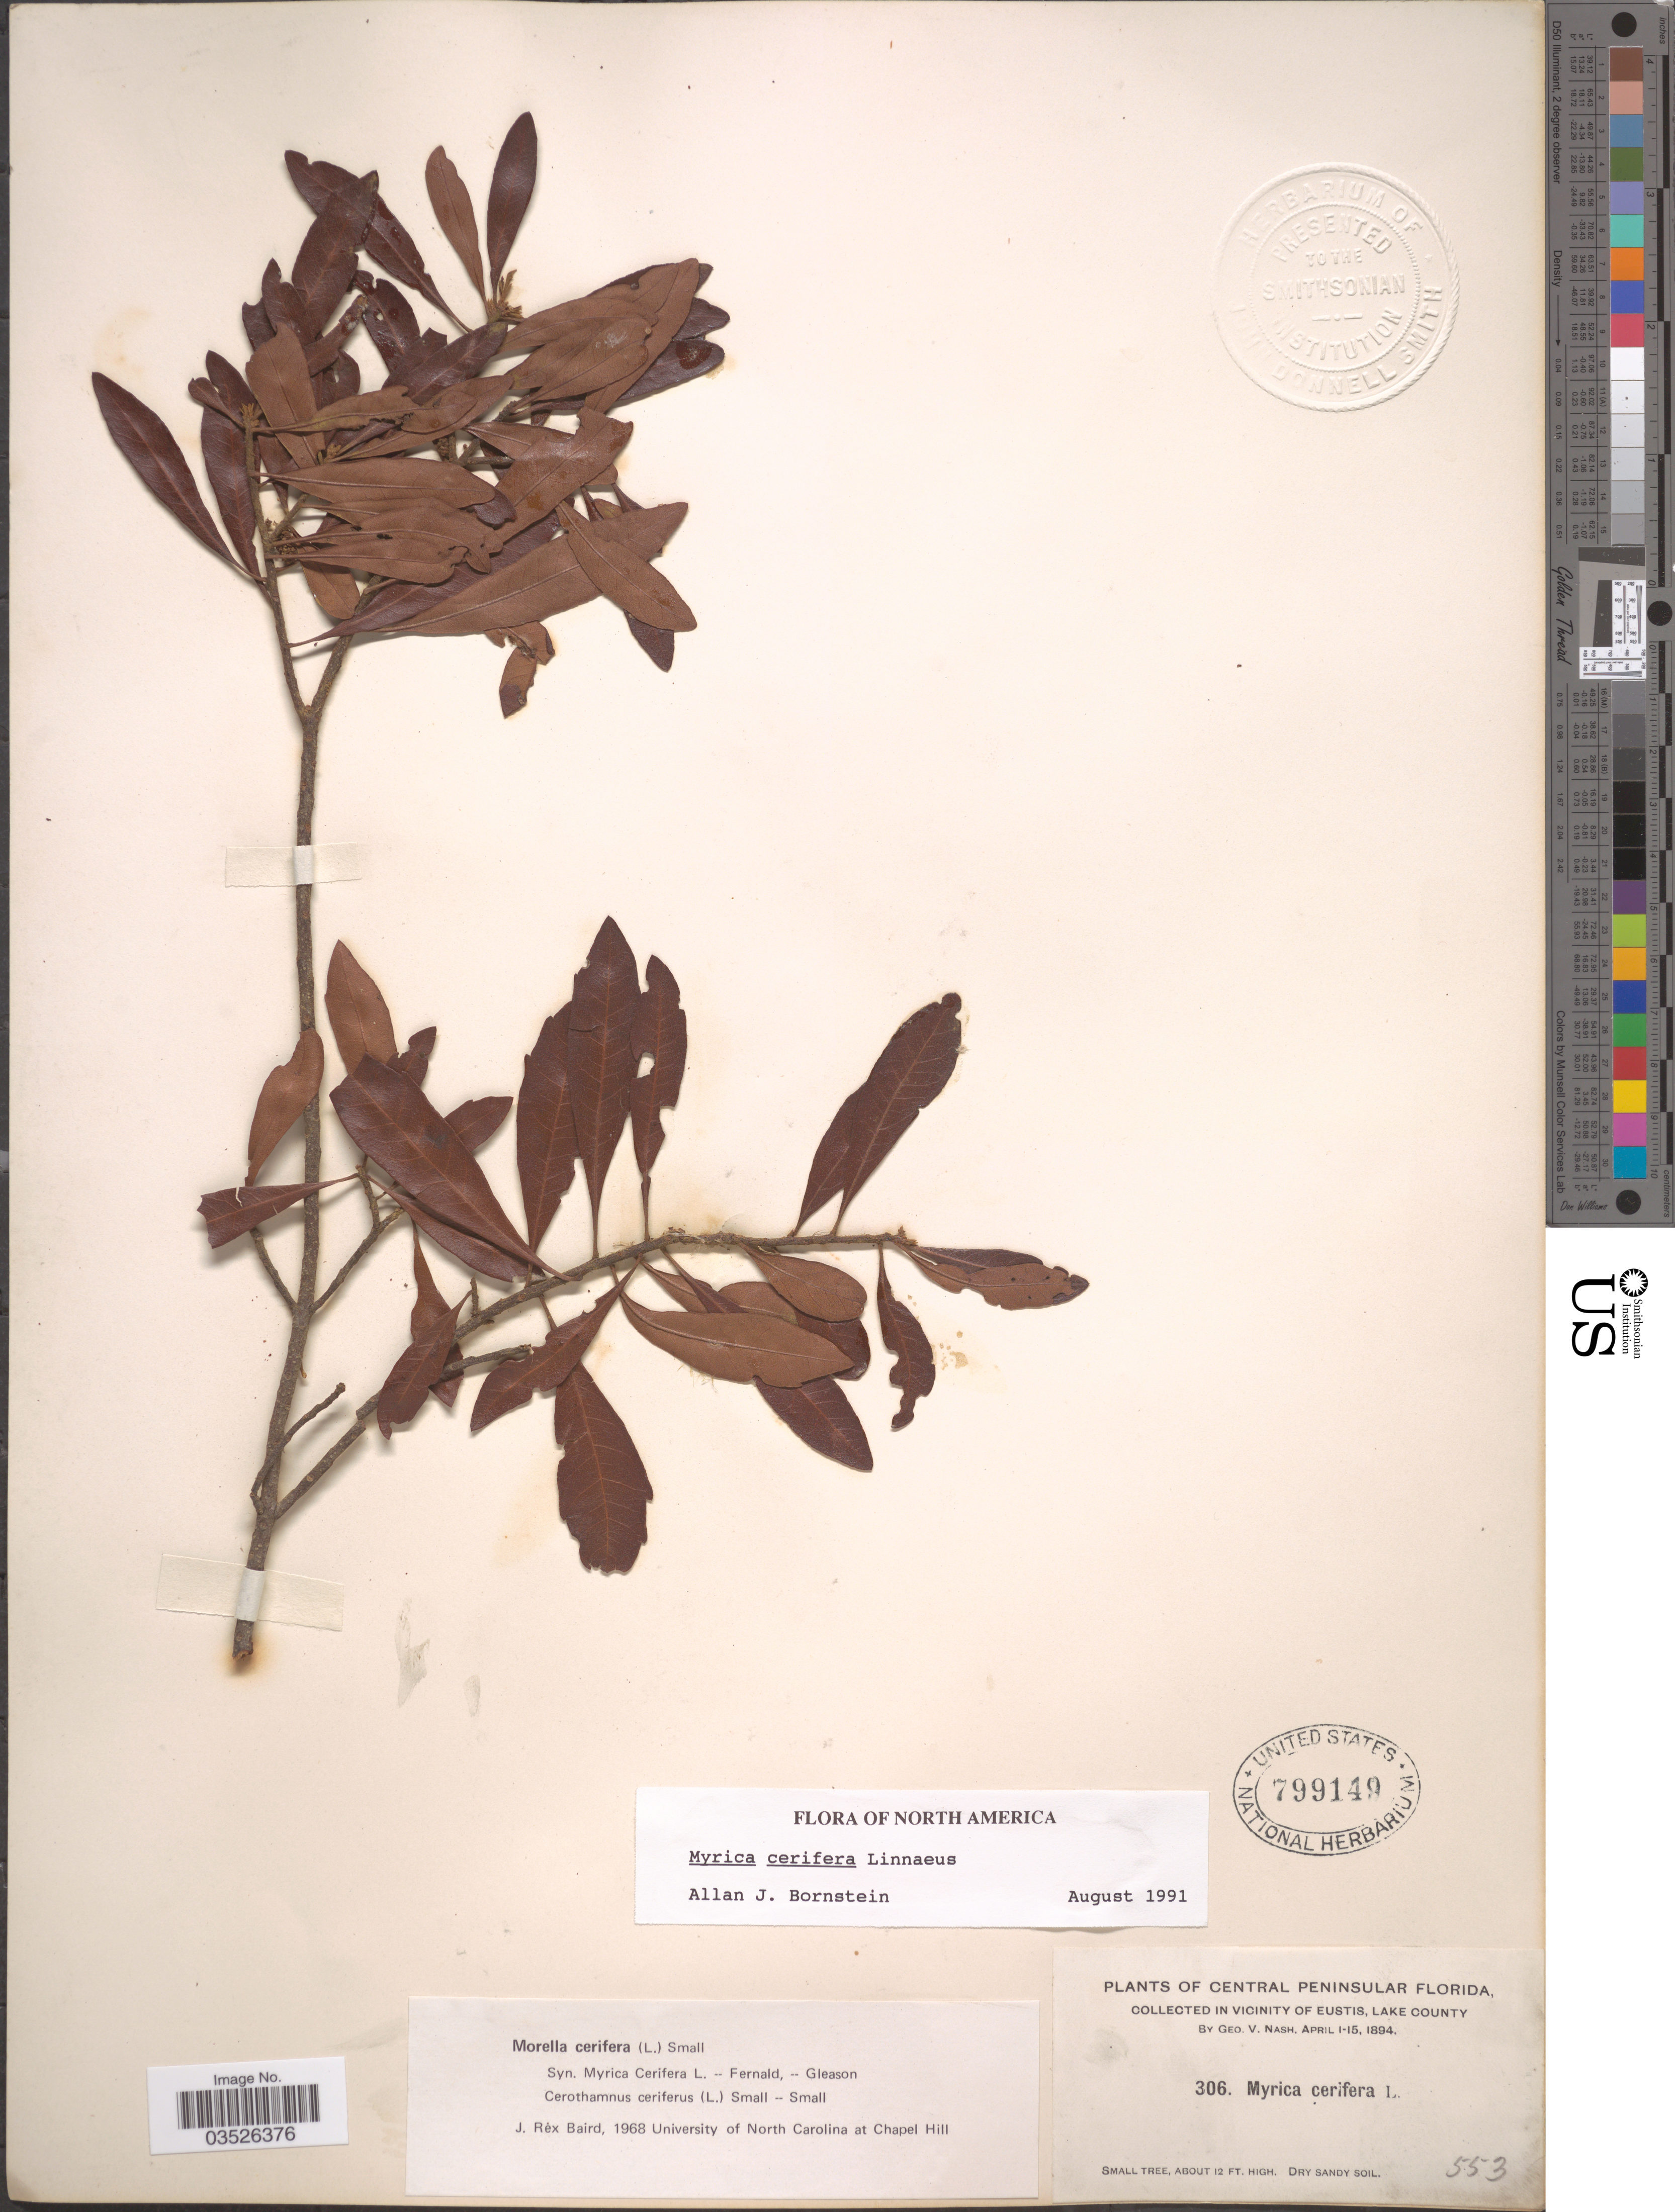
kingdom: Plantae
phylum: Tracheophyta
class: Magnoliopsida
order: Fagales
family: Myricaceae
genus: Morella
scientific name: Morella cerifera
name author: (L.) Small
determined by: Baird, James Rex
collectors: G. V. Nash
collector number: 306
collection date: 1894-04-01/1894-04-15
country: United States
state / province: Florida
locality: Central Peninsular Florida. In vicinity of Eustis, Lake County.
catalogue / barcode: US 799149